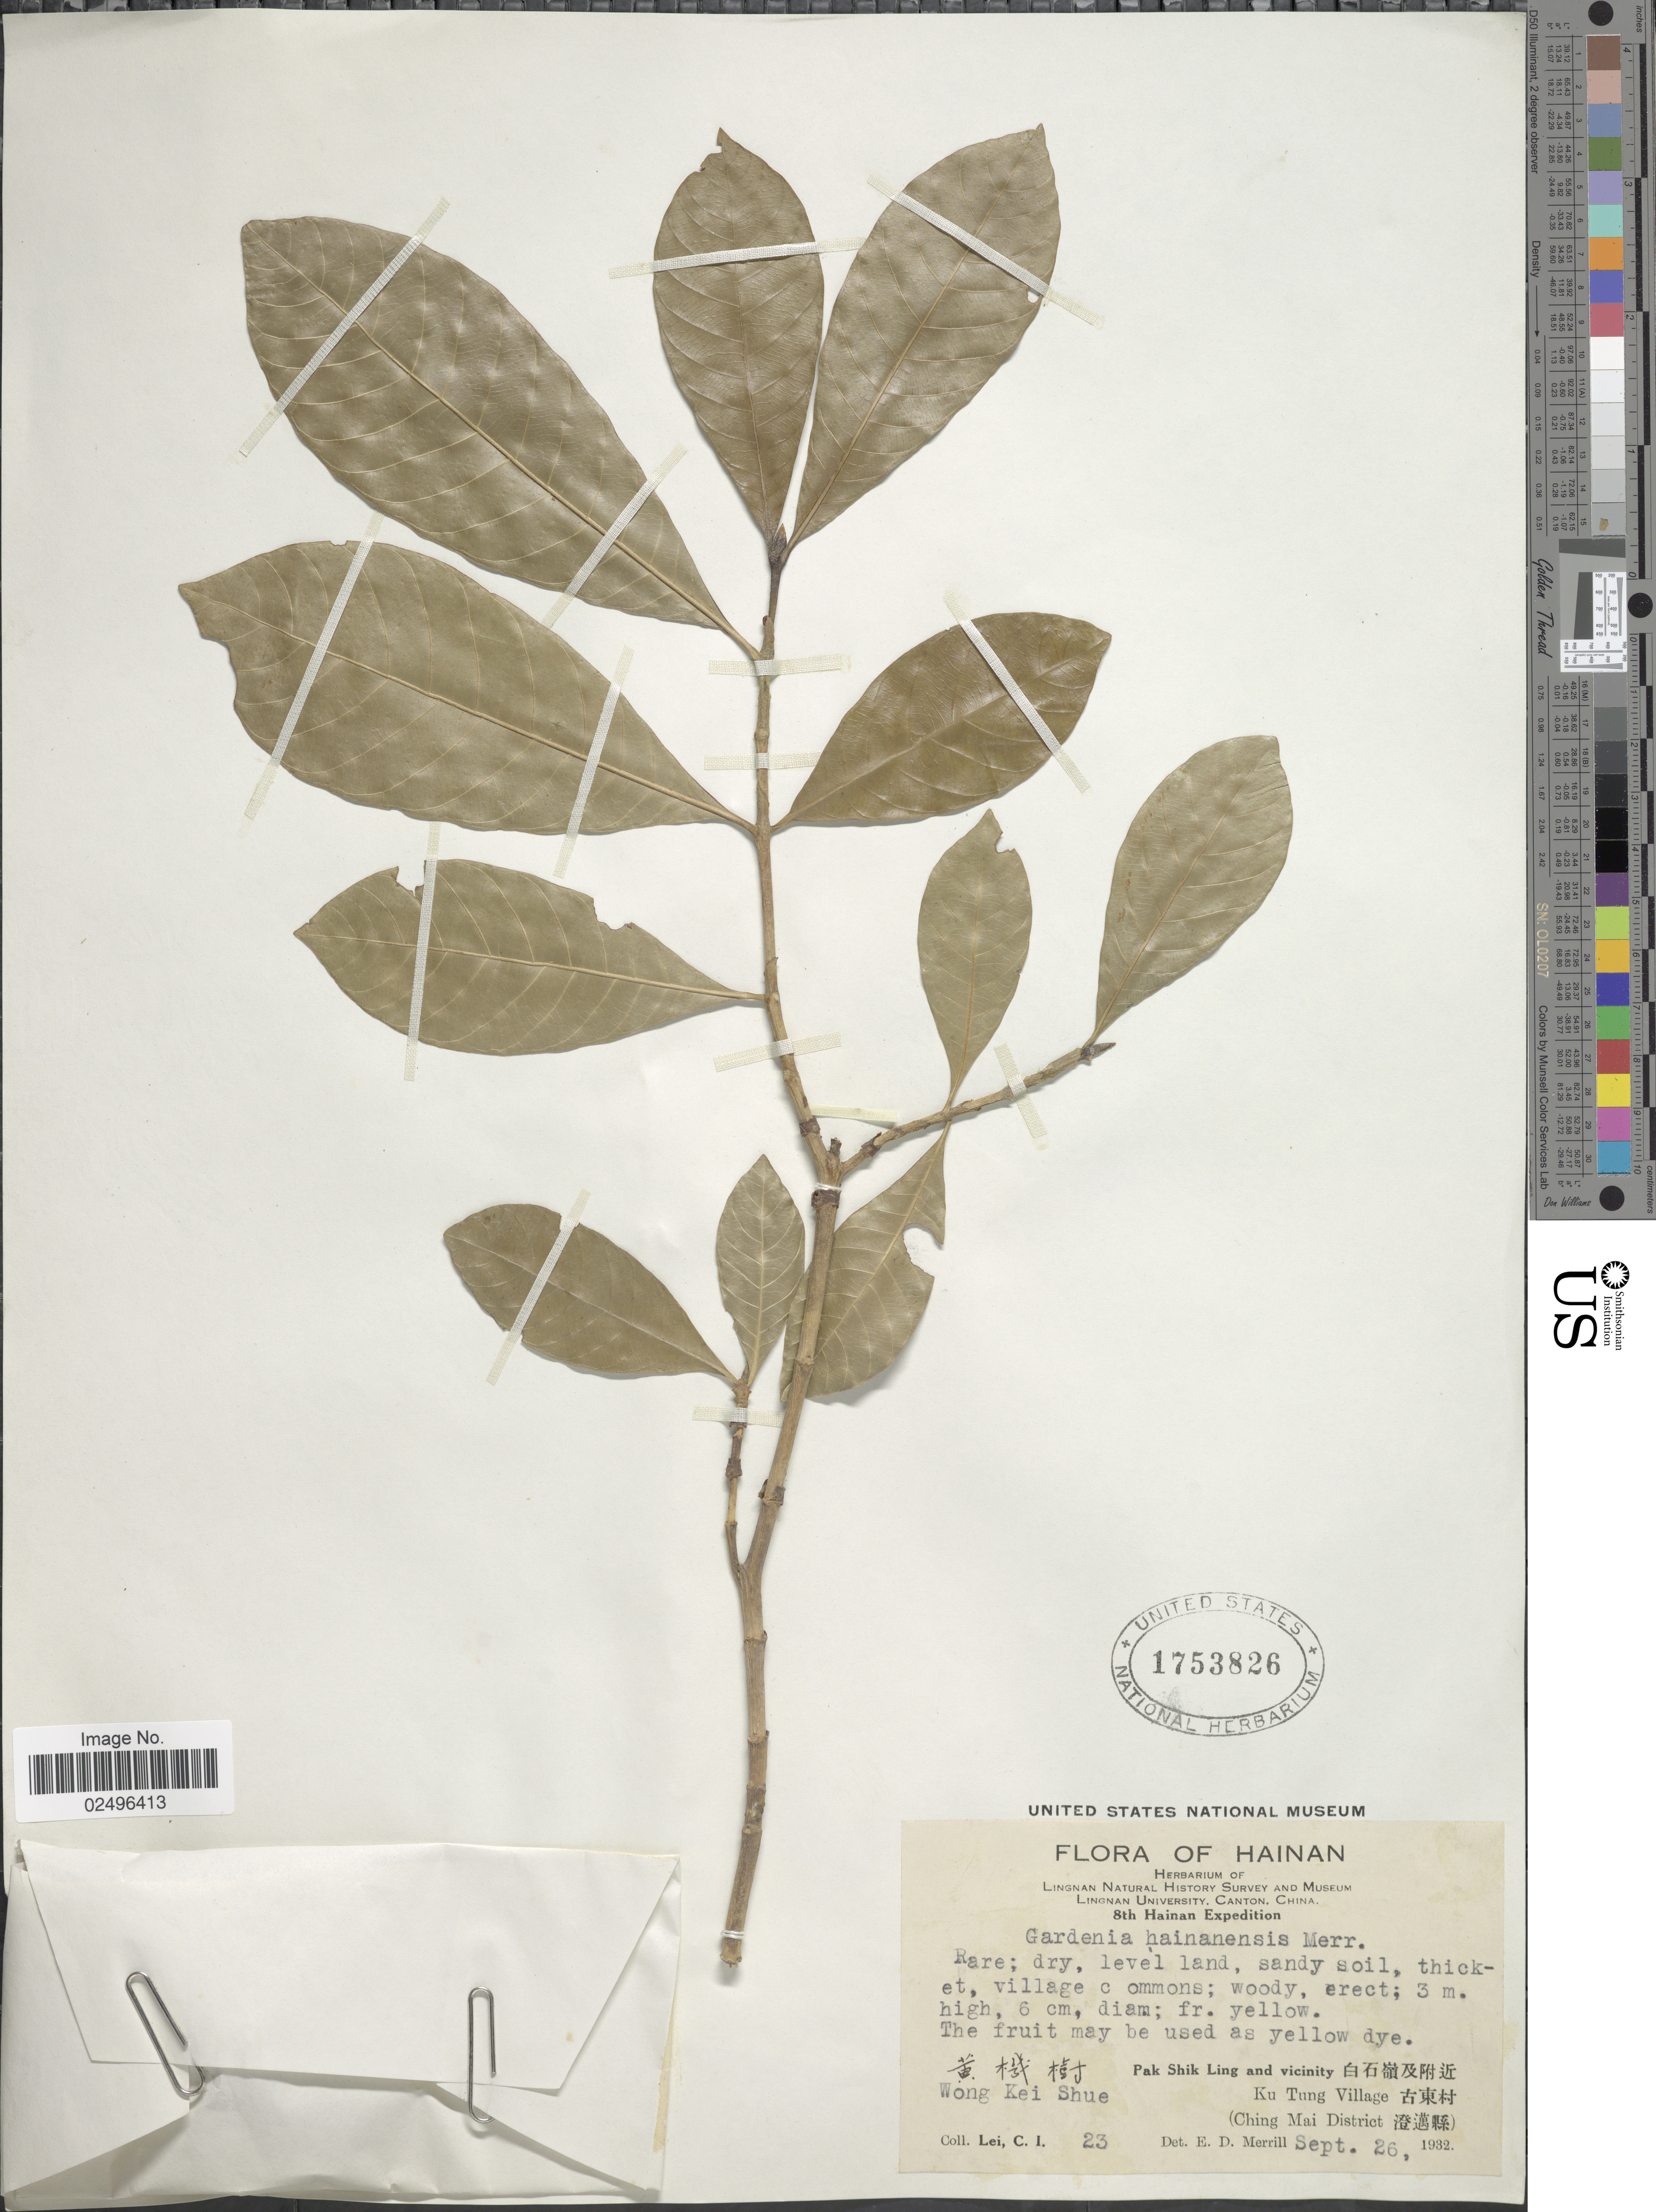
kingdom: Plantae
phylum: Tracheophyta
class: Magnoliopsida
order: Gentianales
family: Rubiaceae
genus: Gardenia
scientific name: Gardenia hainanensis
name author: Merr.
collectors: C. I. Lei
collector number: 23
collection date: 1932-09-26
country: China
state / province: Hainan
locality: Hainan, Pak Shik LIng and vicinity, Ku Tung Village (Ching Mai District) Wong Kei Shue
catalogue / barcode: US 1753826